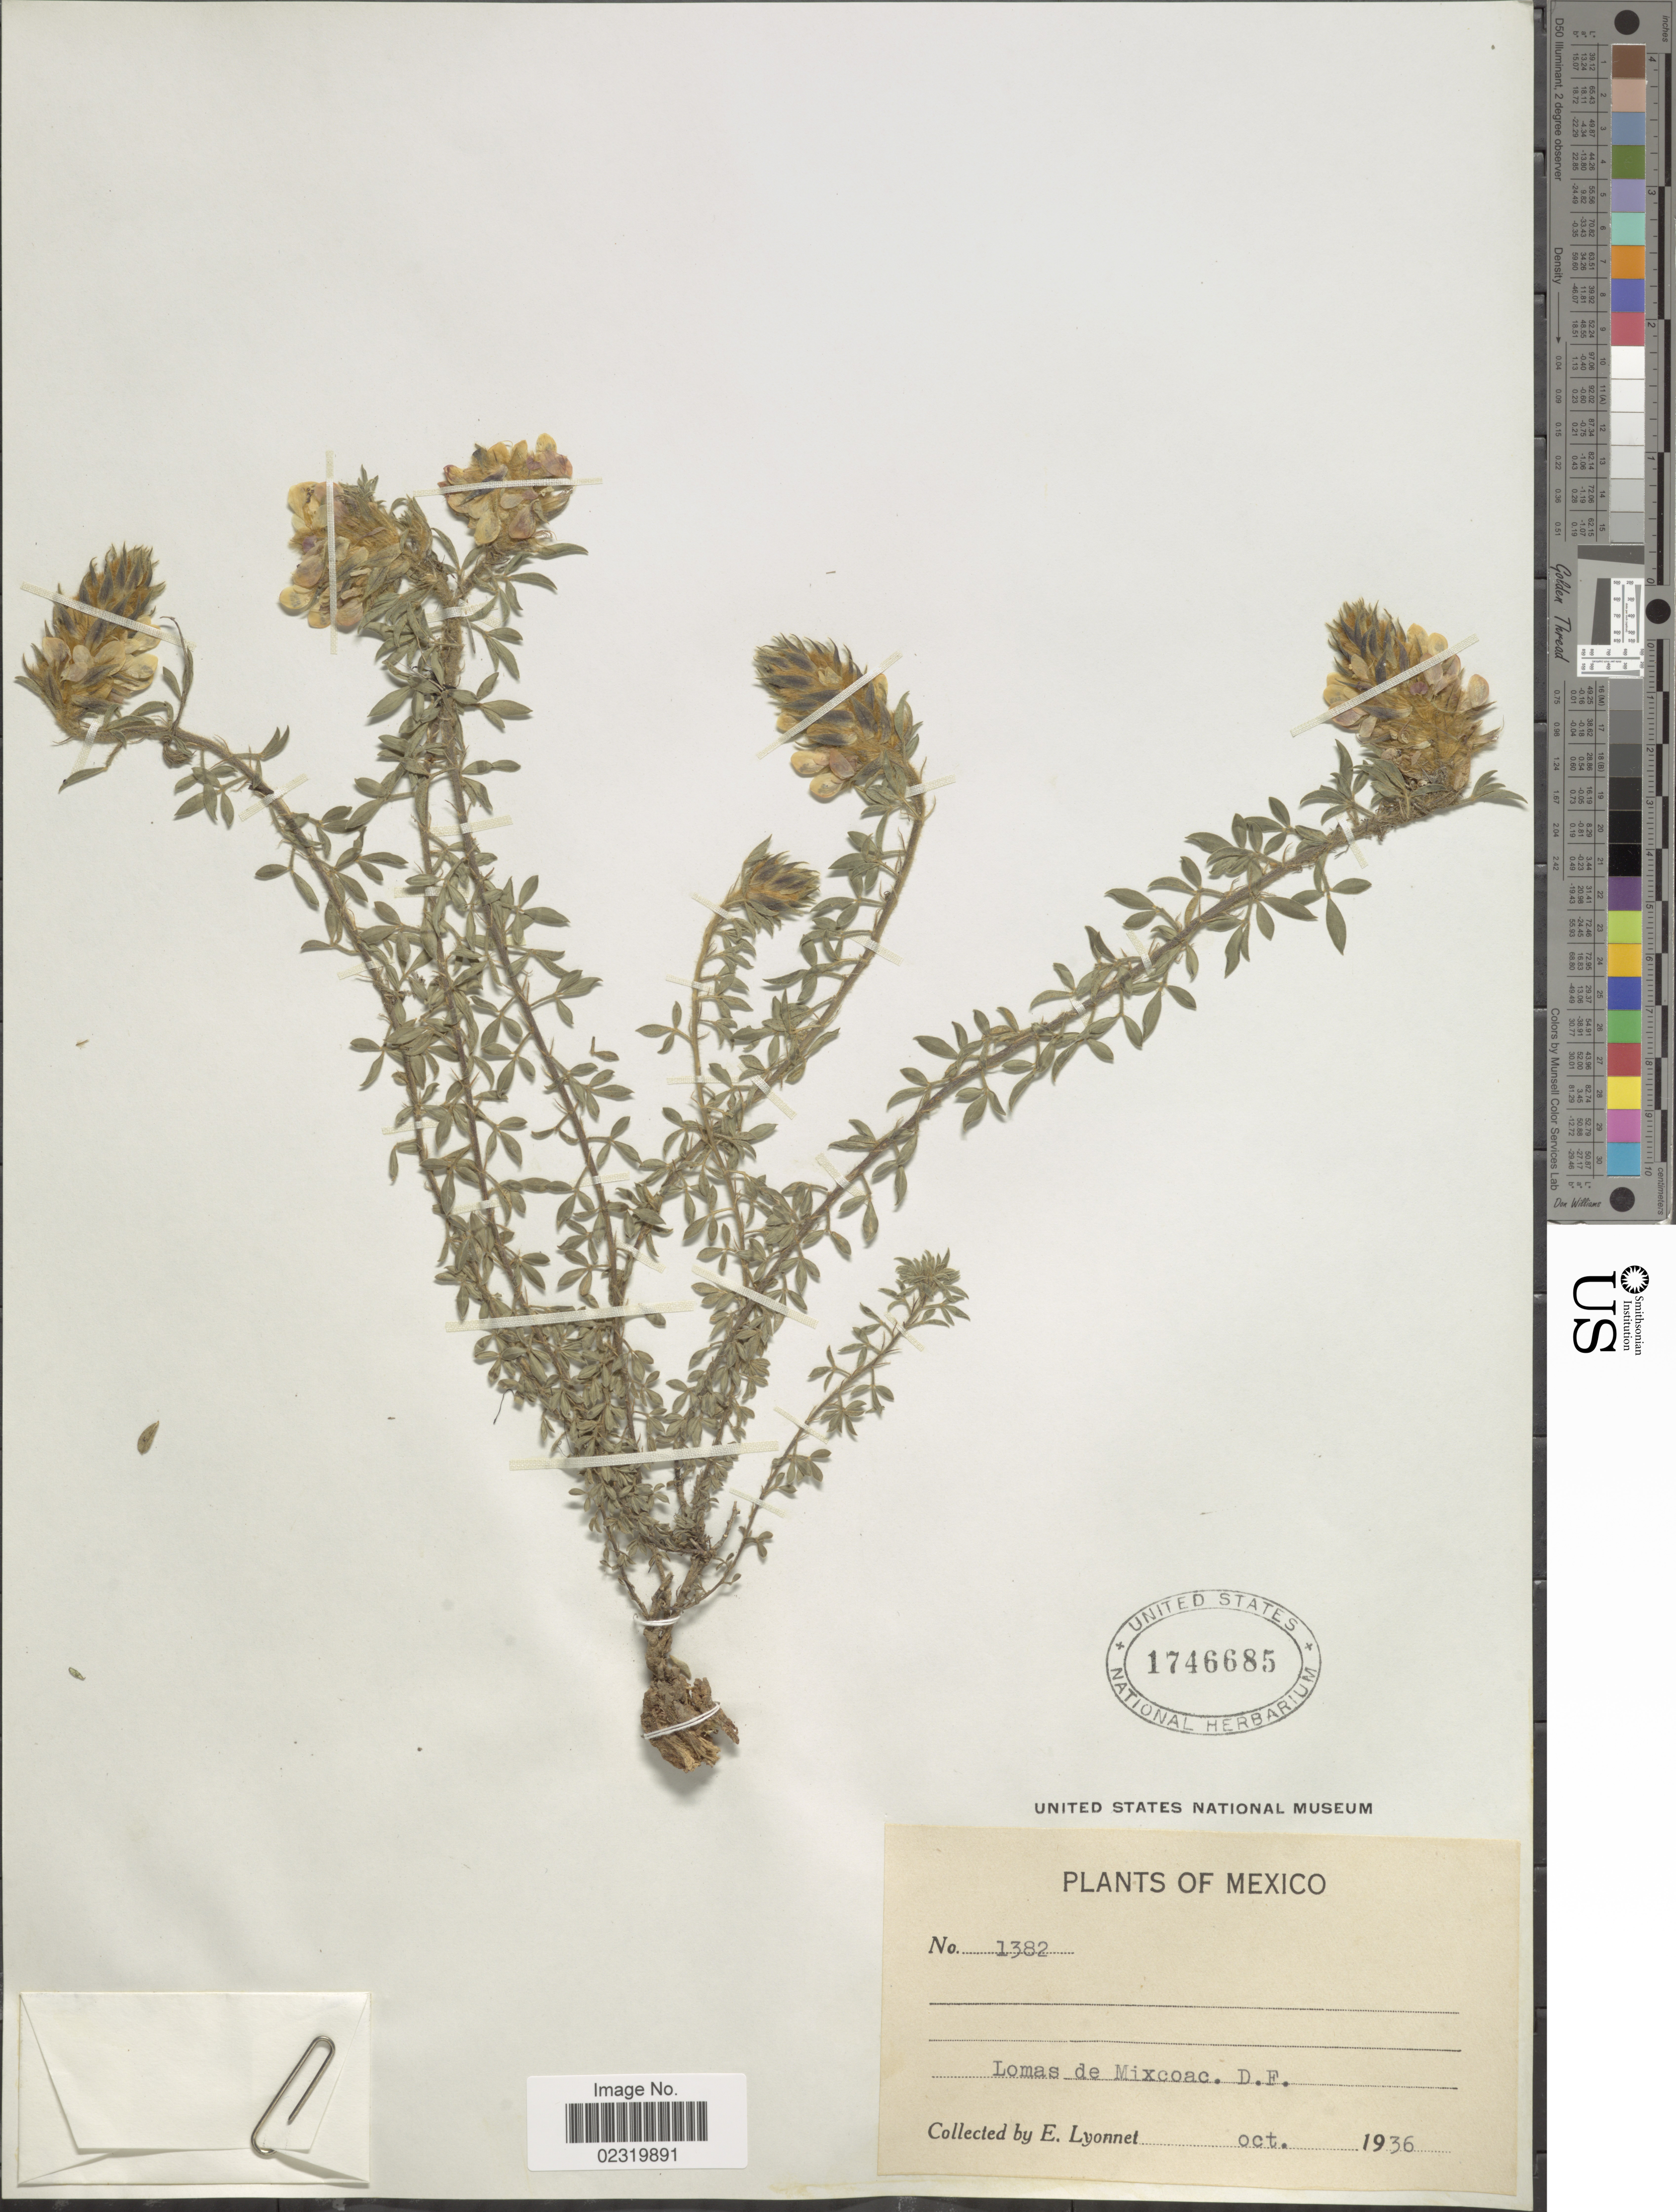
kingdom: Plantae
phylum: Tracheophyta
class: Magnoliopsida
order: Fabales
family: Fabaceae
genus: Dalea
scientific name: Dalea prostrata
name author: Ortega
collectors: E. Lyonnet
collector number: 1382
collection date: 1936-10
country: Mexico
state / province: Distrito Federal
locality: Lomas de Mixcoac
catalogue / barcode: US 1746685